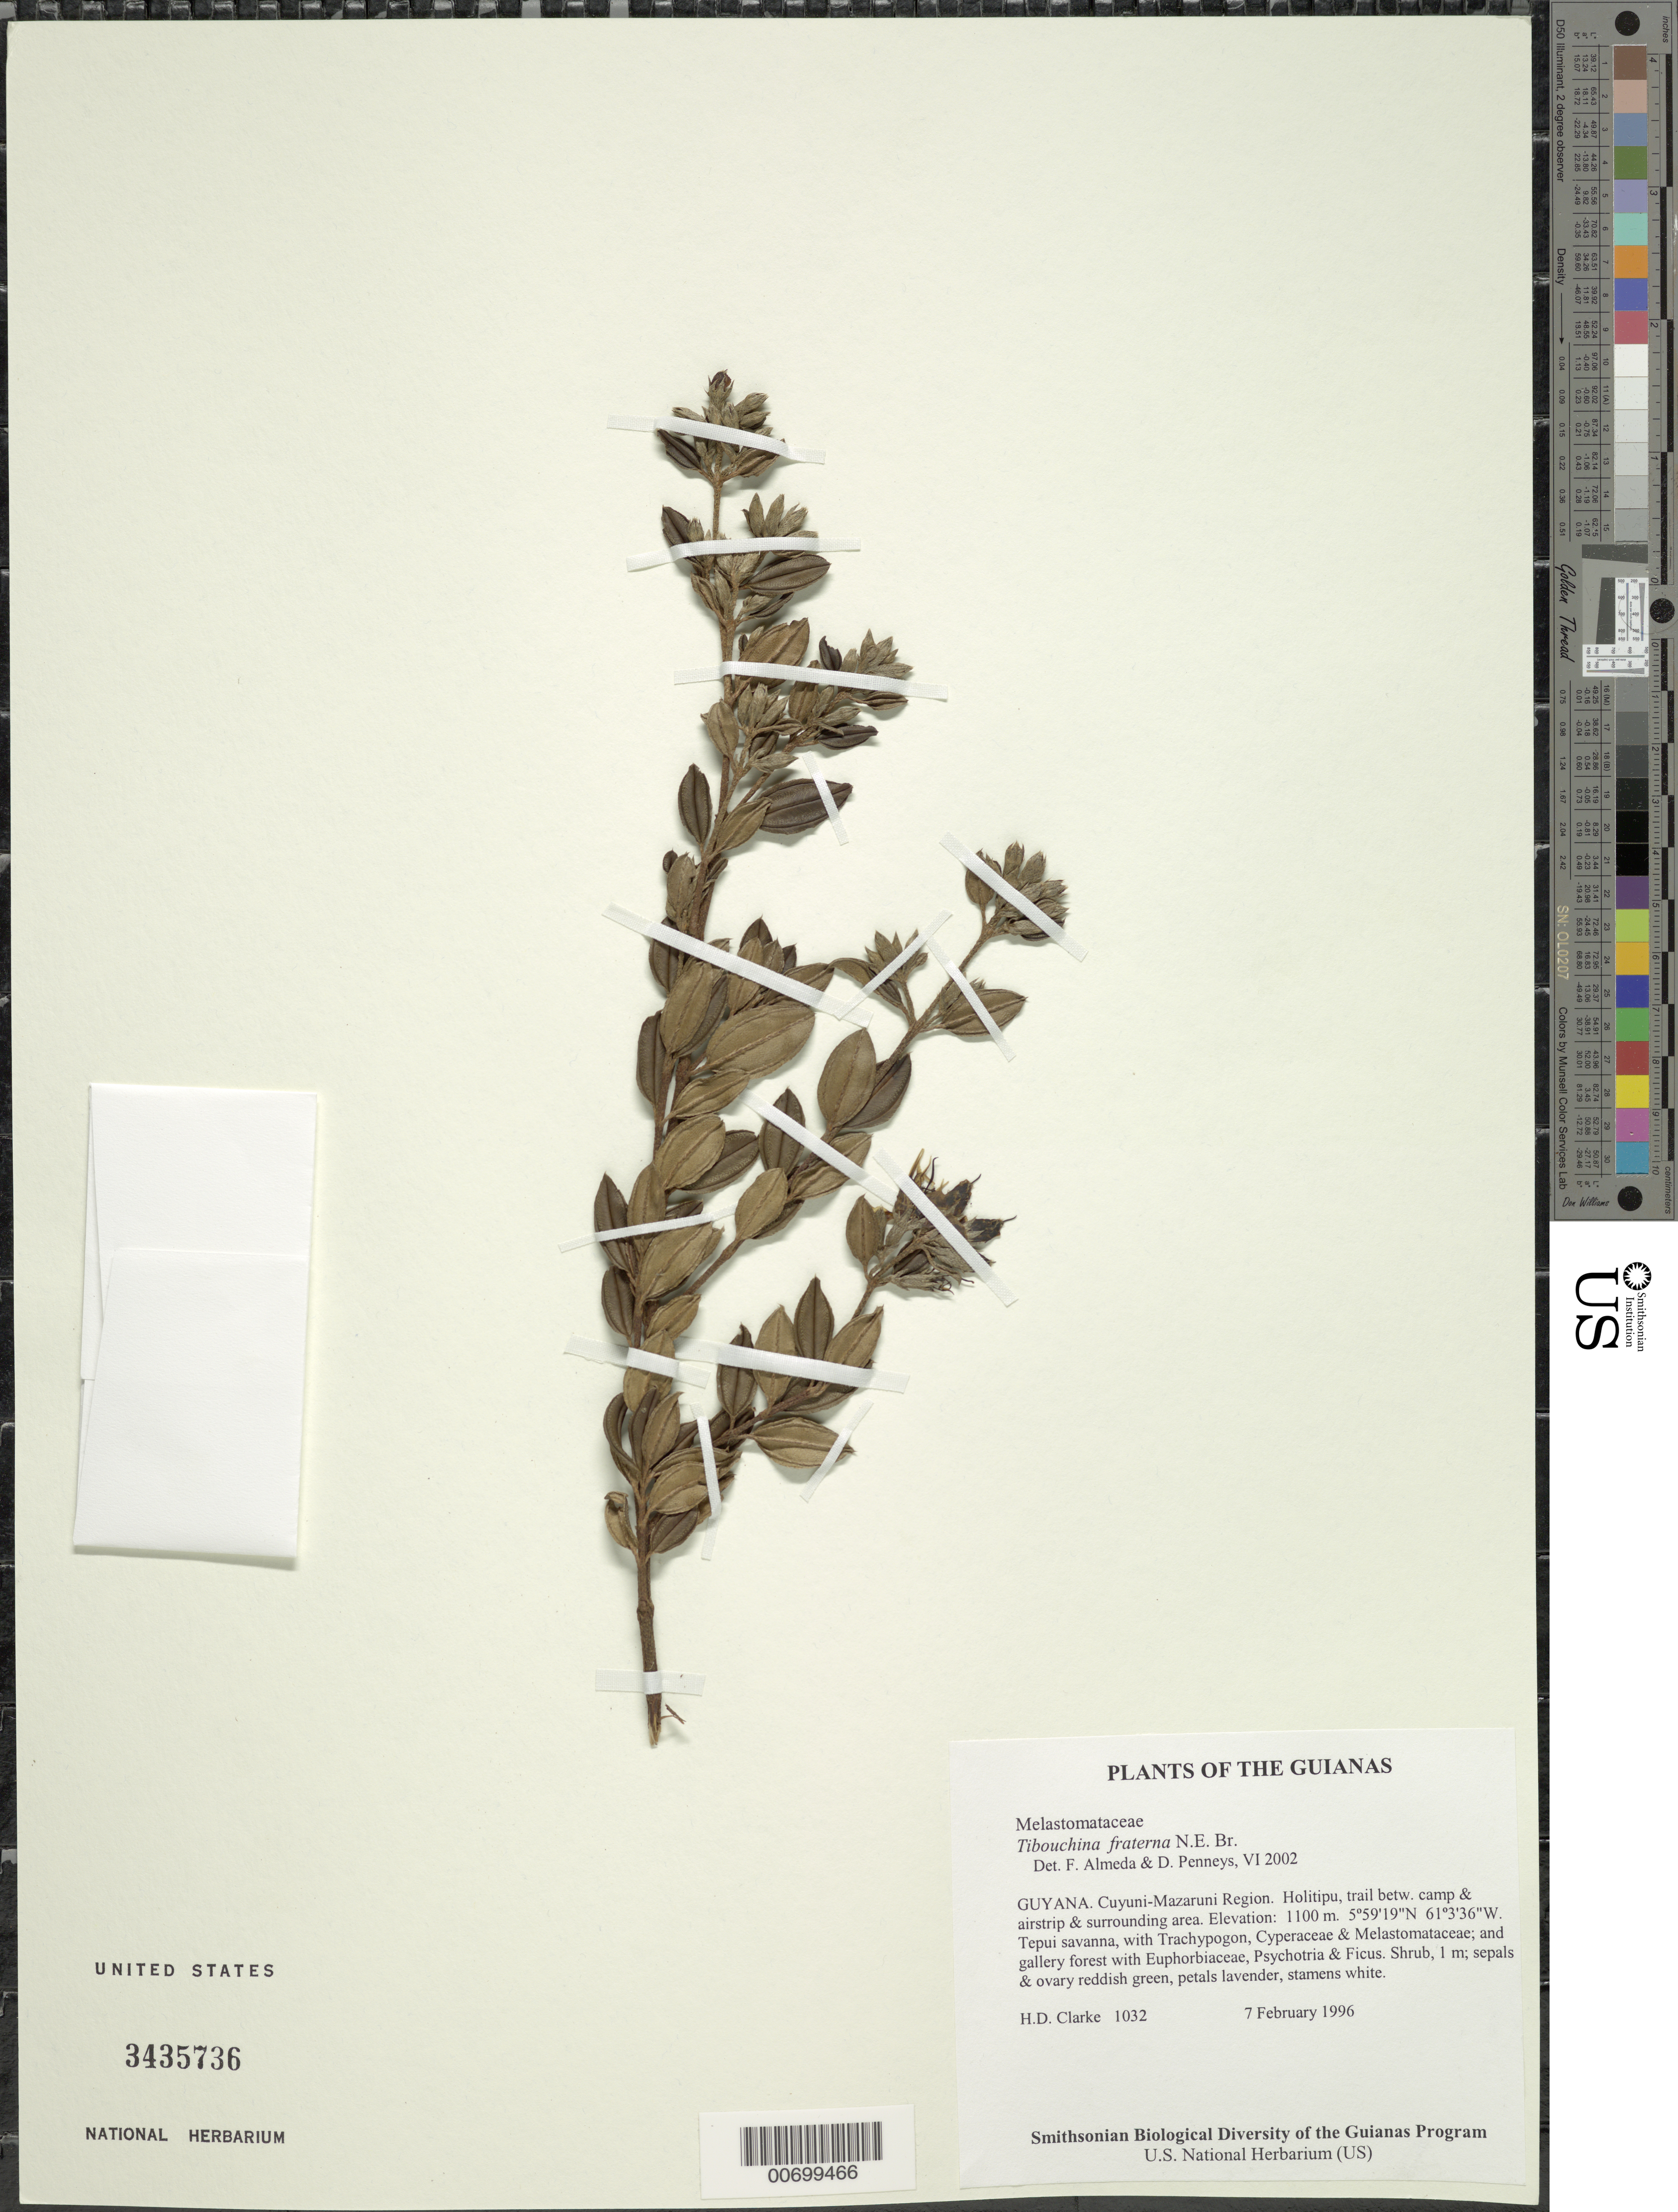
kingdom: Plantae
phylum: Tracheophyta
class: Magnoliopsida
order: Myrtales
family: Melastomataceae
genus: Tibouchina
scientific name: Tibouchina fraterna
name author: N.E. Br.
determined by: Almeda, F.; Penneys, D. S.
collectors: H. D. Clarke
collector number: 1032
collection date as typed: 7 February 1996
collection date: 1996-02-07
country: Guyana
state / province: Cuyuni-Mazaruni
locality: Holitipu, trail between camp & airstrip & surrounding area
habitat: Tepui savanna, with Trachypogon, Cyperaceae & Melastomataceae; and gallery forest with Euphorbiaceae, Psychotria & Ficus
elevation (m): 1100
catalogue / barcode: US 3435736